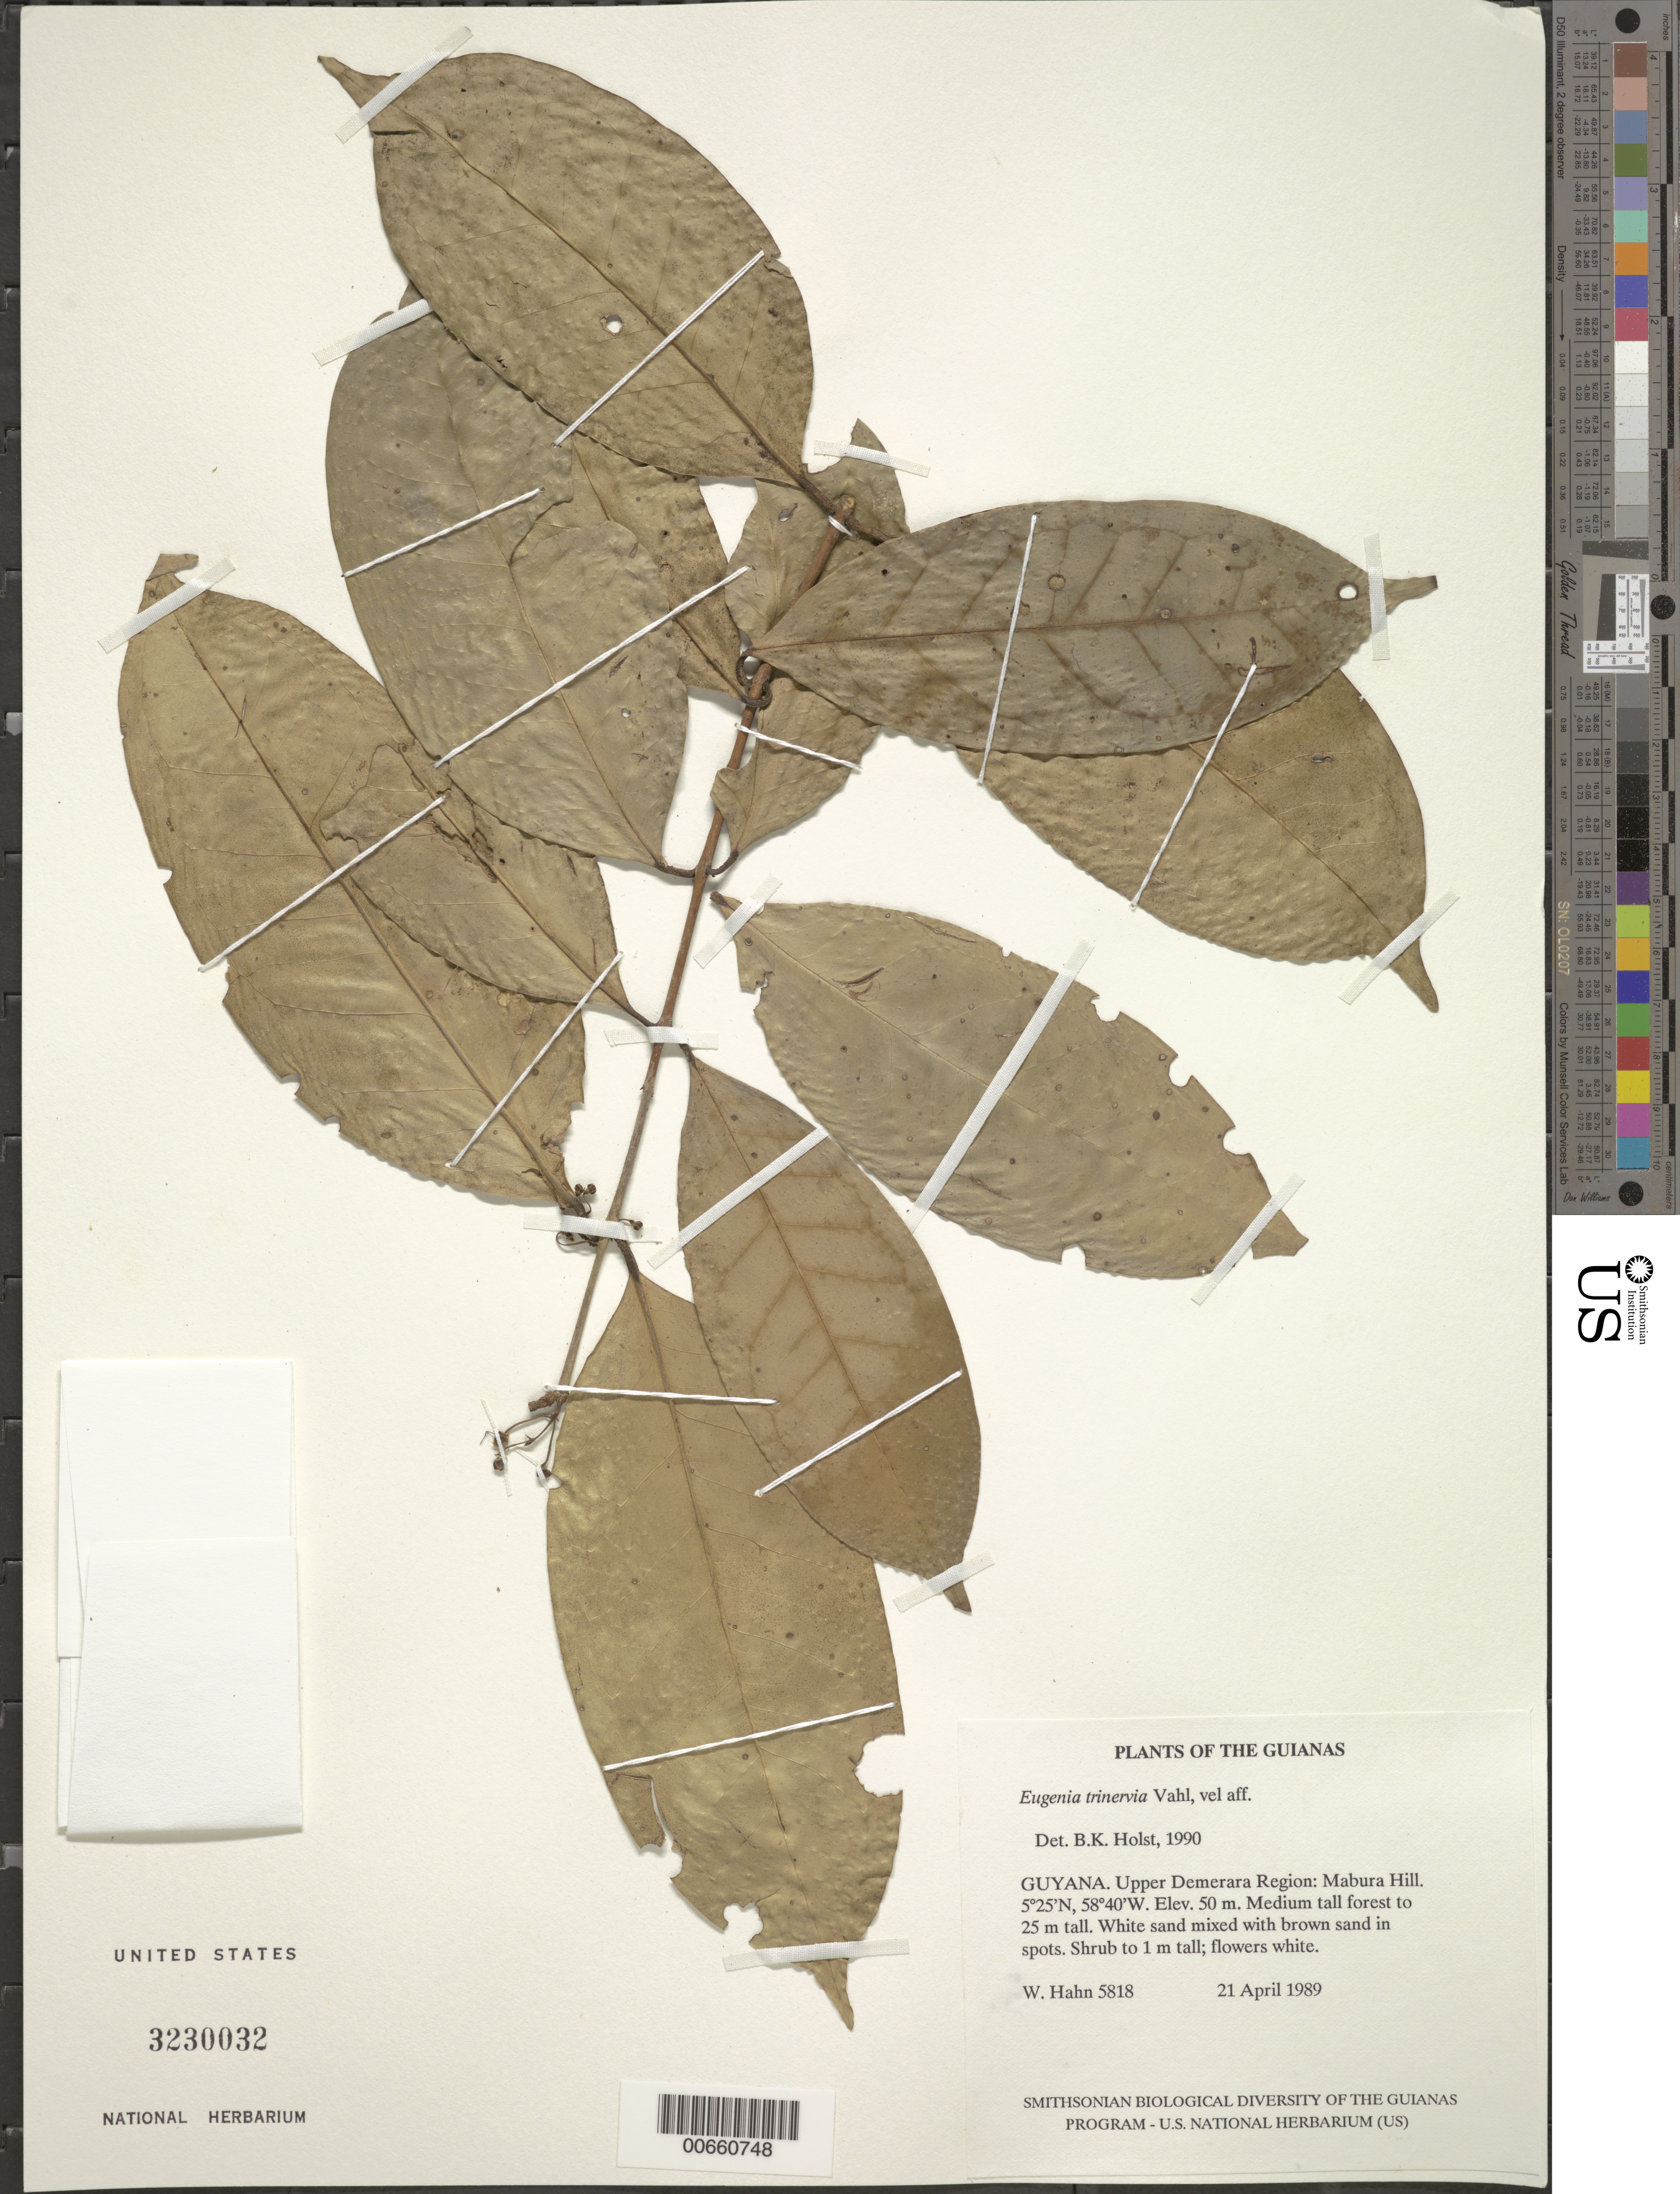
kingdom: Plantae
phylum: Tracheophyta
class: Magnoliopsida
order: Myrtales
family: Myrtaceae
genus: Eugenia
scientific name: Eugenia trinervia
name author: Vahl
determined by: Holst, Bruce K.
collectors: W. Hahn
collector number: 5818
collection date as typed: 21 April 1989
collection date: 1989-04-21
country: Guyana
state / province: U. Demerara-Berbice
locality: Mabura Hill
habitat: Medium tall forest to 25 m tall. White sand mixed with brown sand in spots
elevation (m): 50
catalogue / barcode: US 3230032